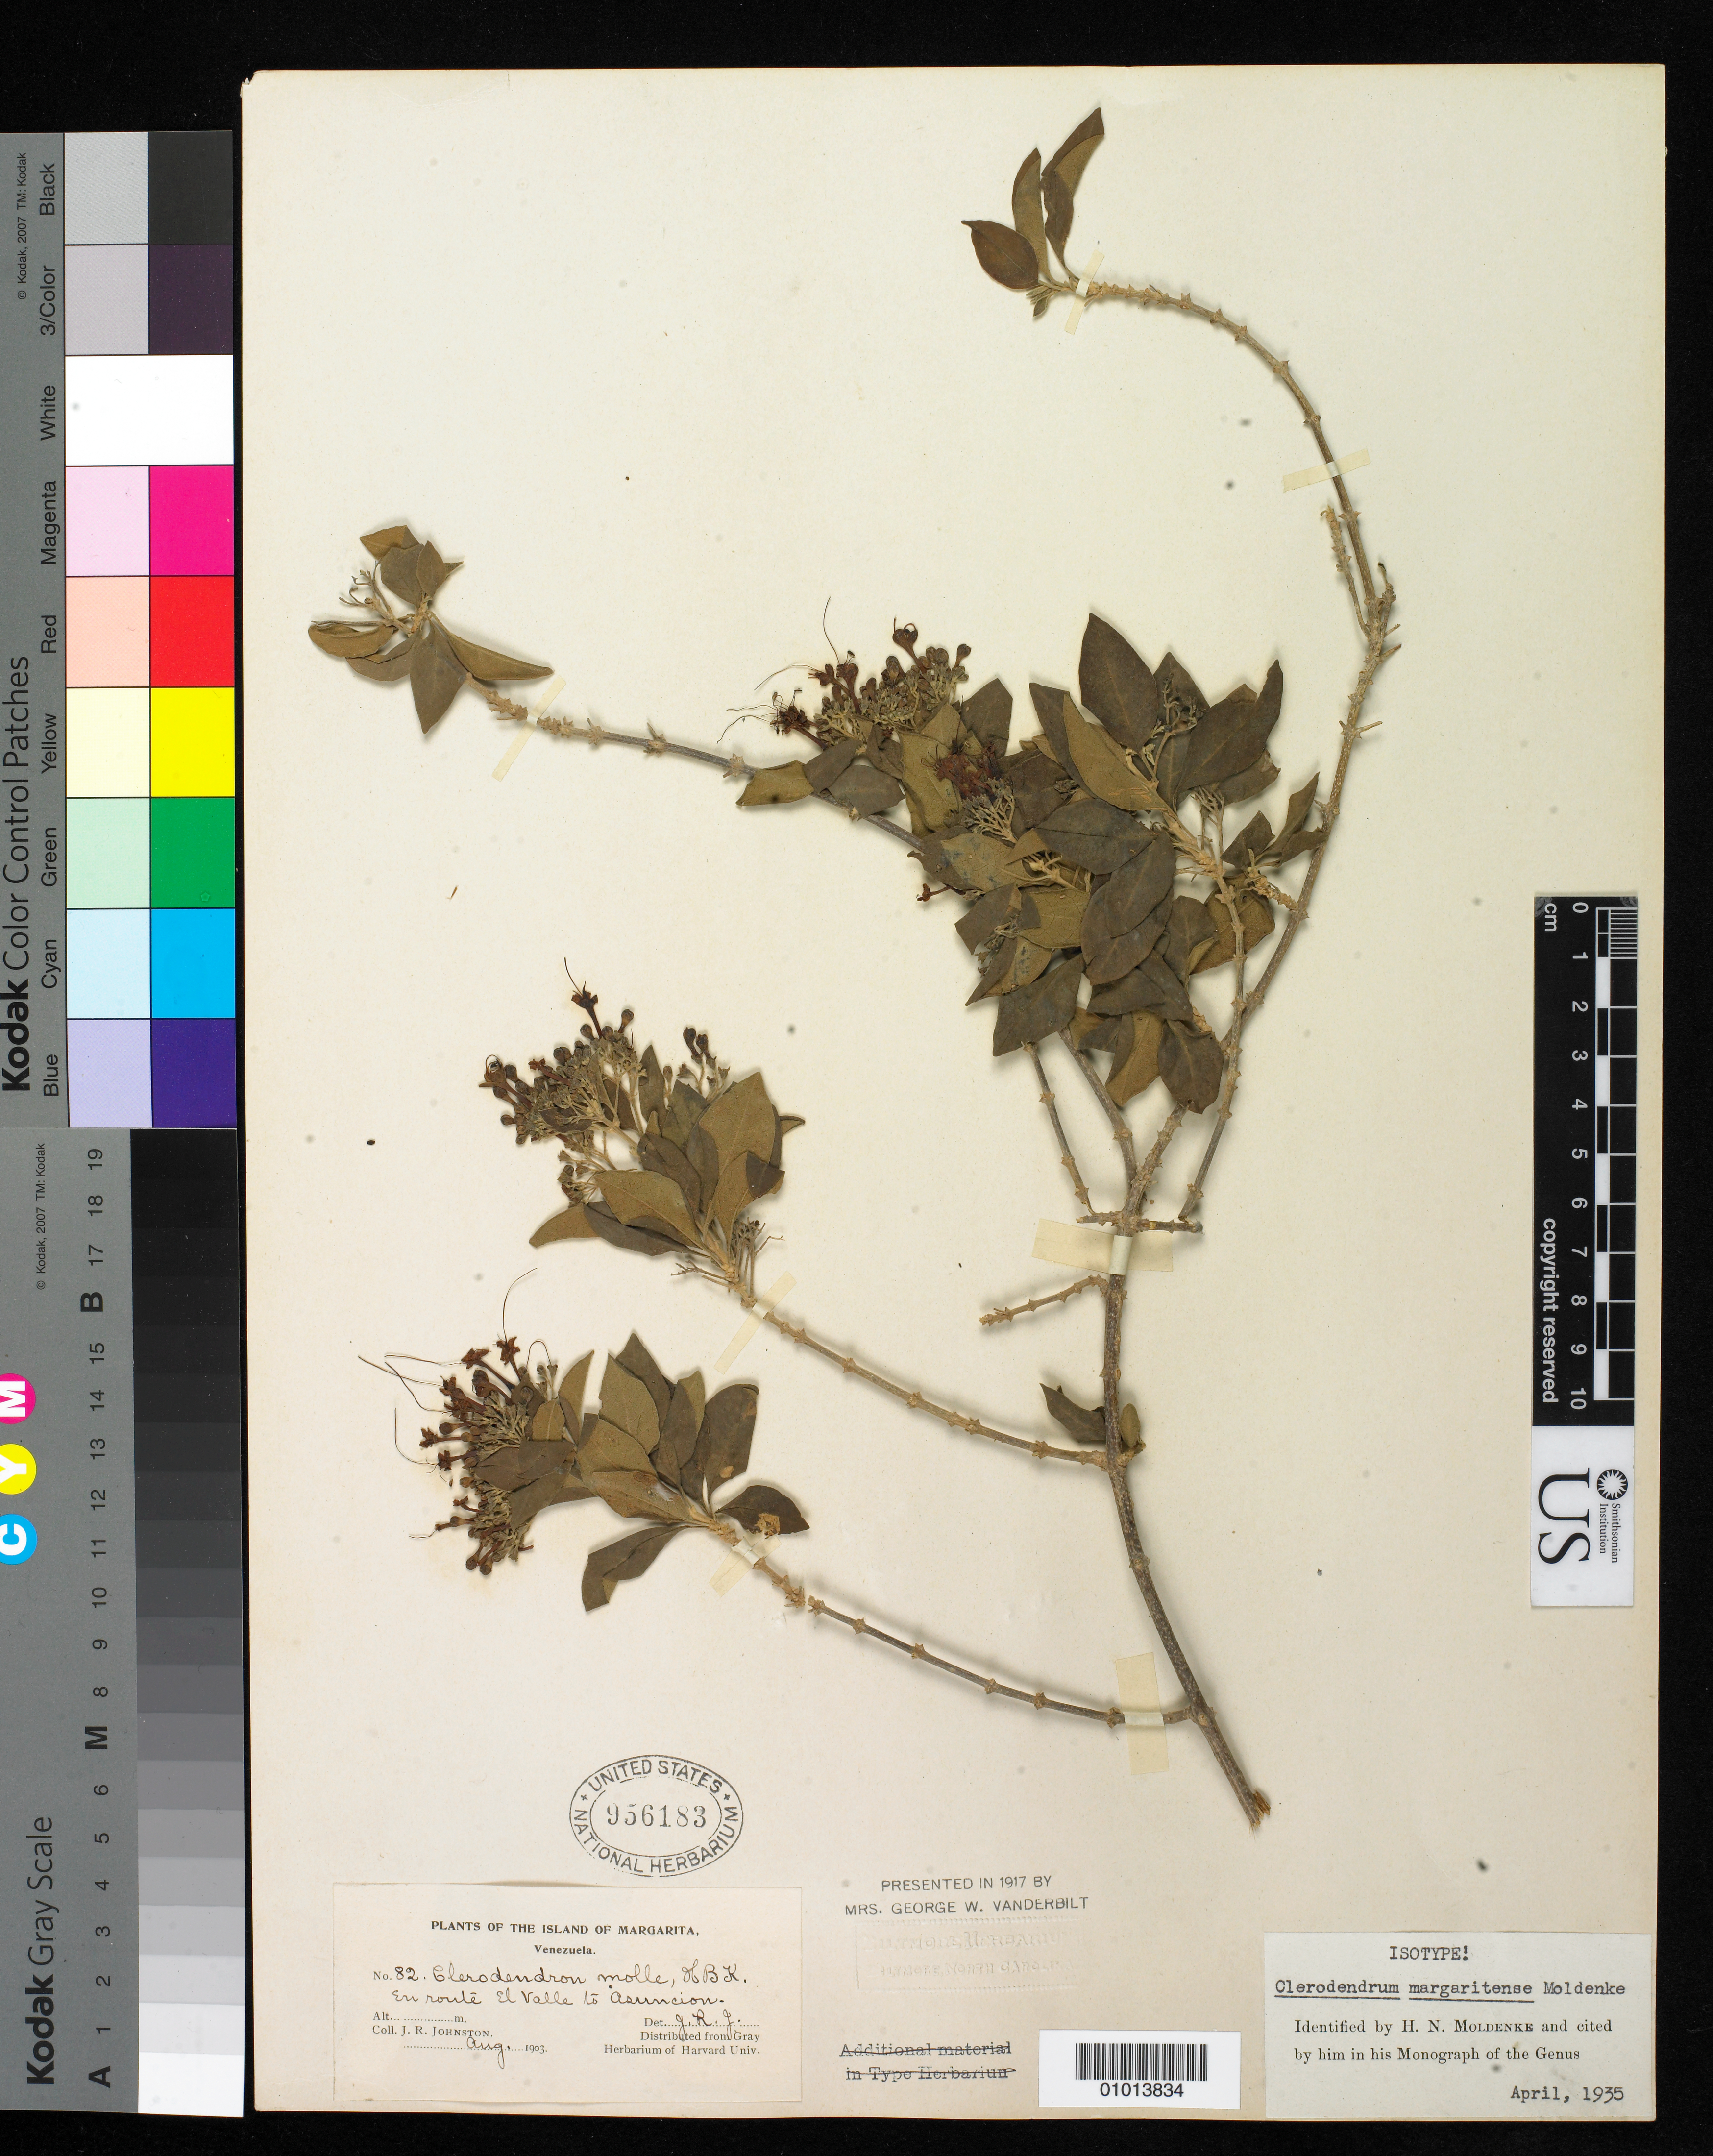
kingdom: Plantae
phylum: Tracheophyta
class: Magnoliopsida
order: Lamiales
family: Lamiaceae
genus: Clerodendrum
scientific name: Clerodendrum margaritense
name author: Moldenke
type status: Isotype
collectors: J. Johnston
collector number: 82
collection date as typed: Aug 1903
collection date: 1903-08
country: Venezuela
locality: Island of Margarita, en route El Valle to Asuncion.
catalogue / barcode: US 956183